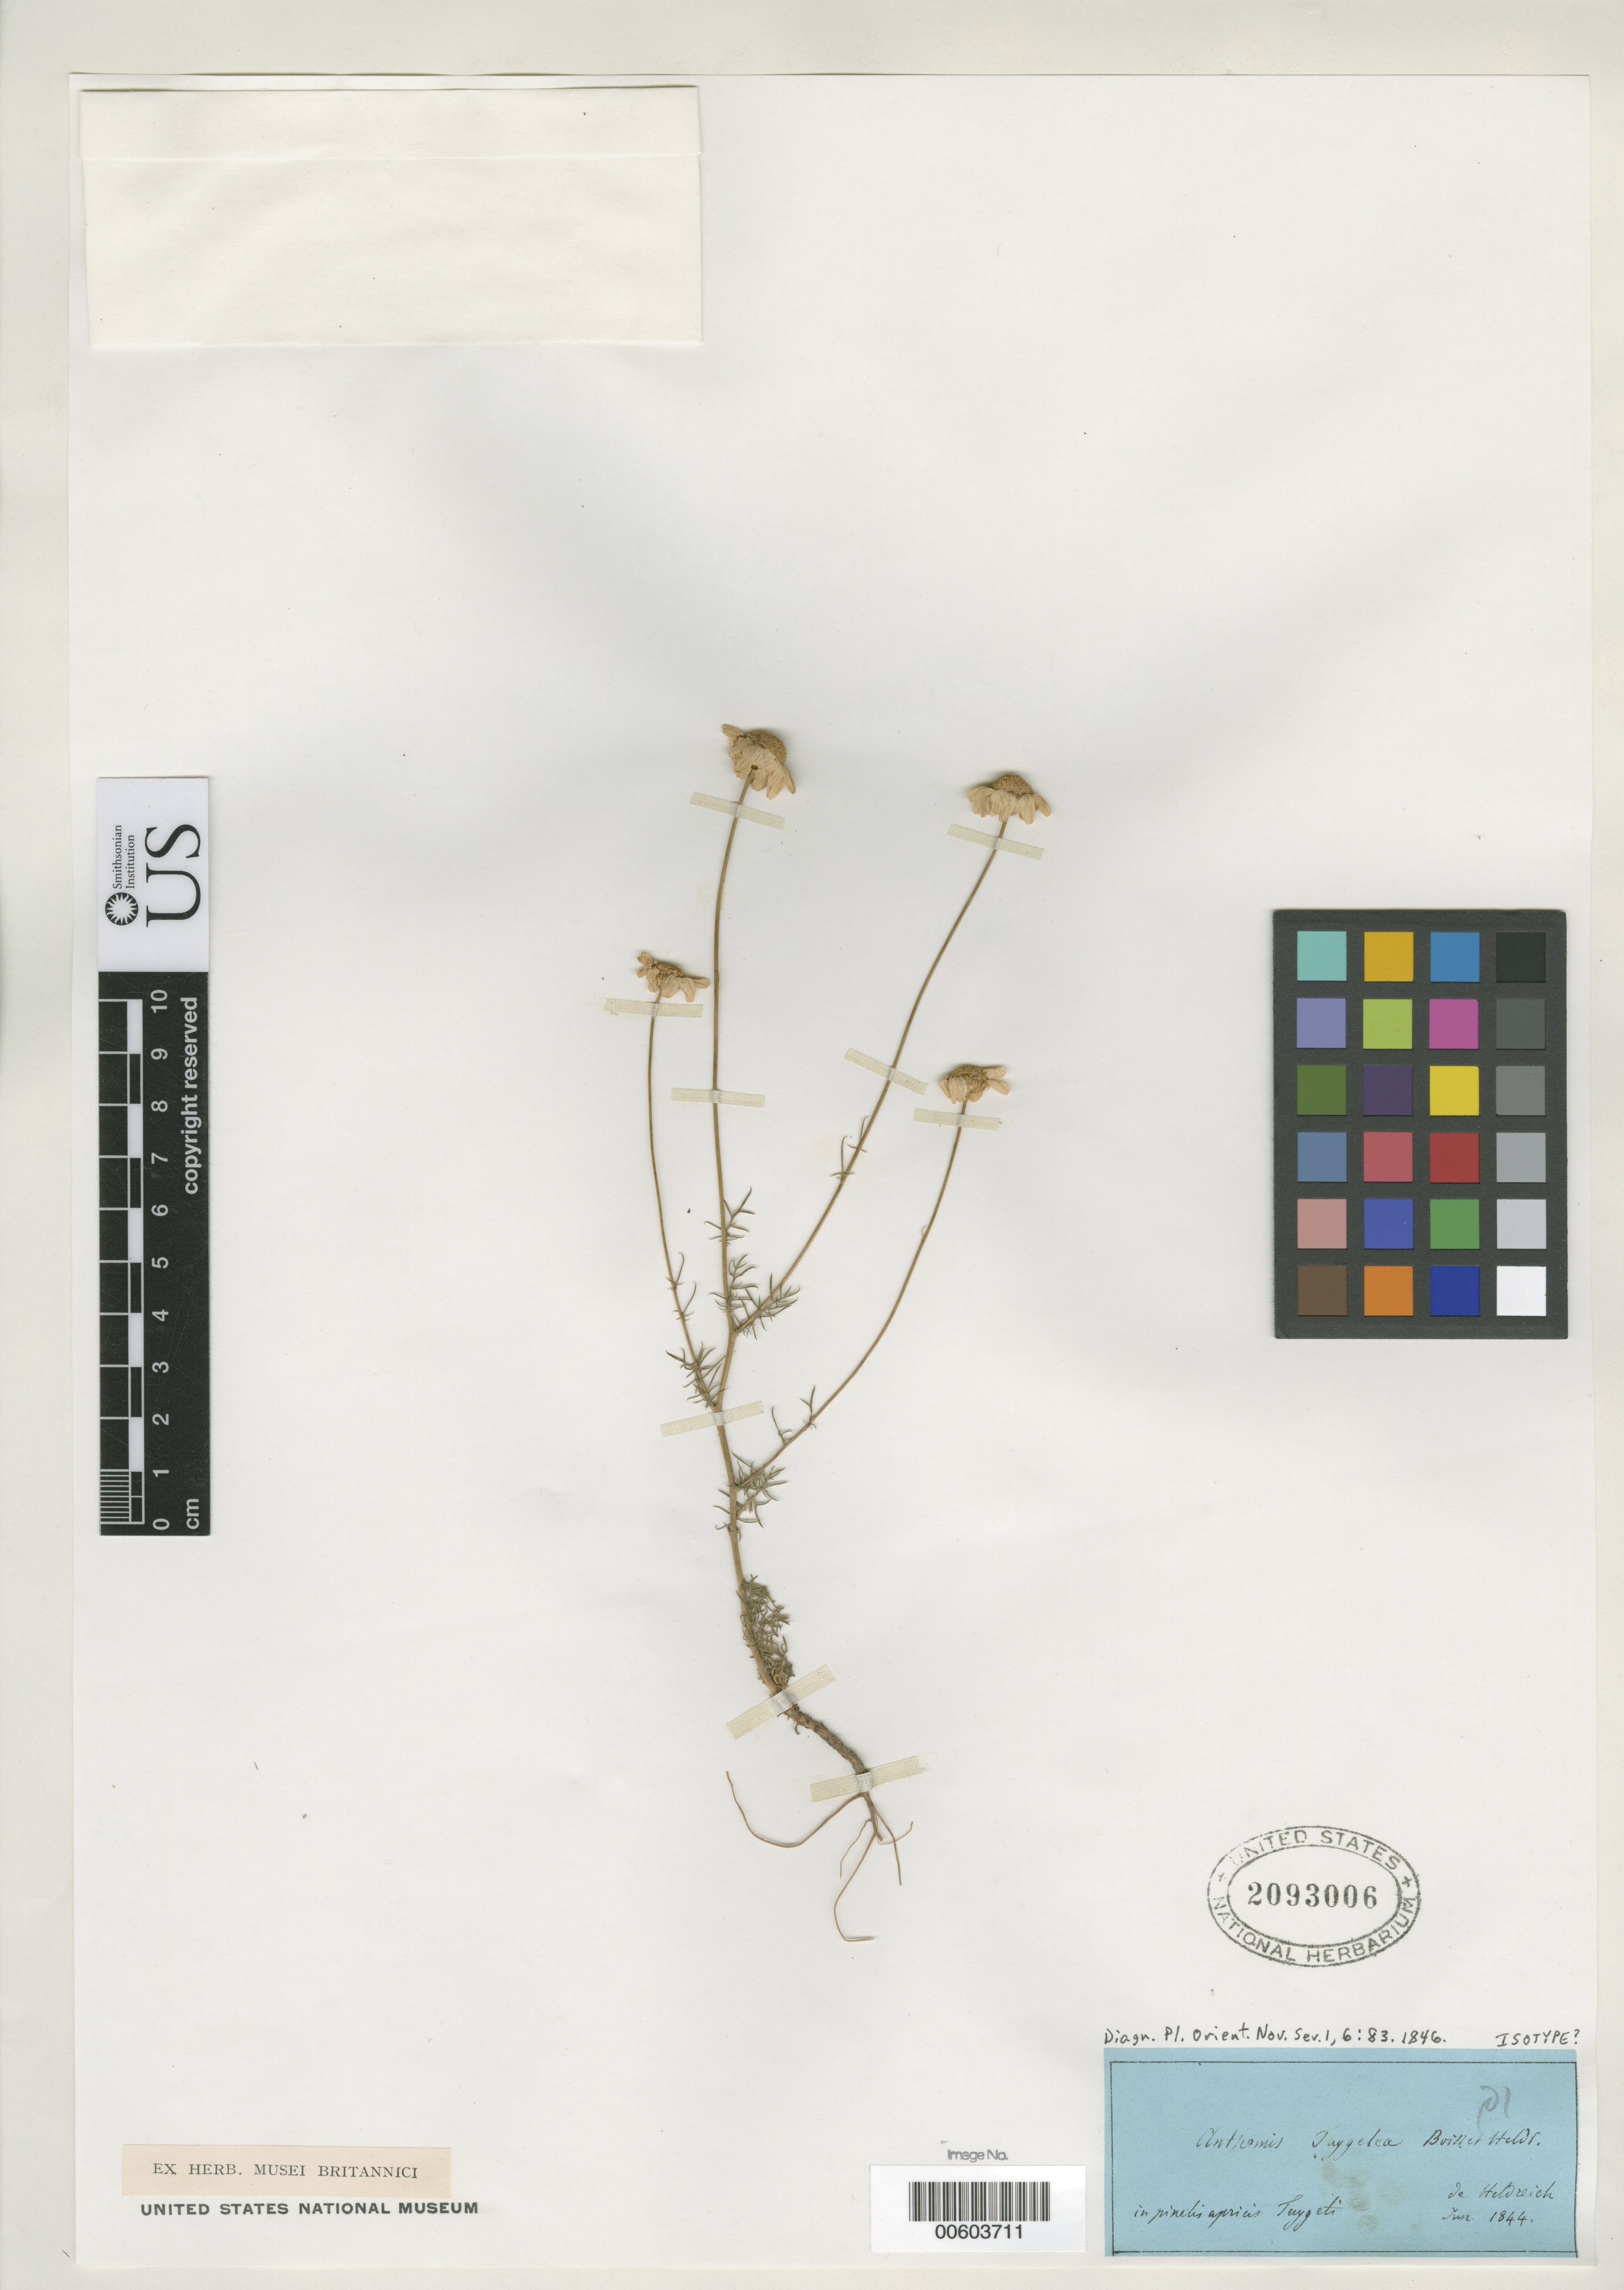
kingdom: Plantae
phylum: Tracheophyta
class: Magnoliopsida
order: Asterales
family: Asteraceae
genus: Anthemis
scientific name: Anthemis taygetea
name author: Boiss. & Heldr. in Boiss.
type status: Possible Isotype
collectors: T. H. von Heldreich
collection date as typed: Jun 1844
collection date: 1844-06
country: Greece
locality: In pinetis apricus Taygeti. [In the sunny pine-woods of Taygetus.].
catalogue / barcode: US 2093006